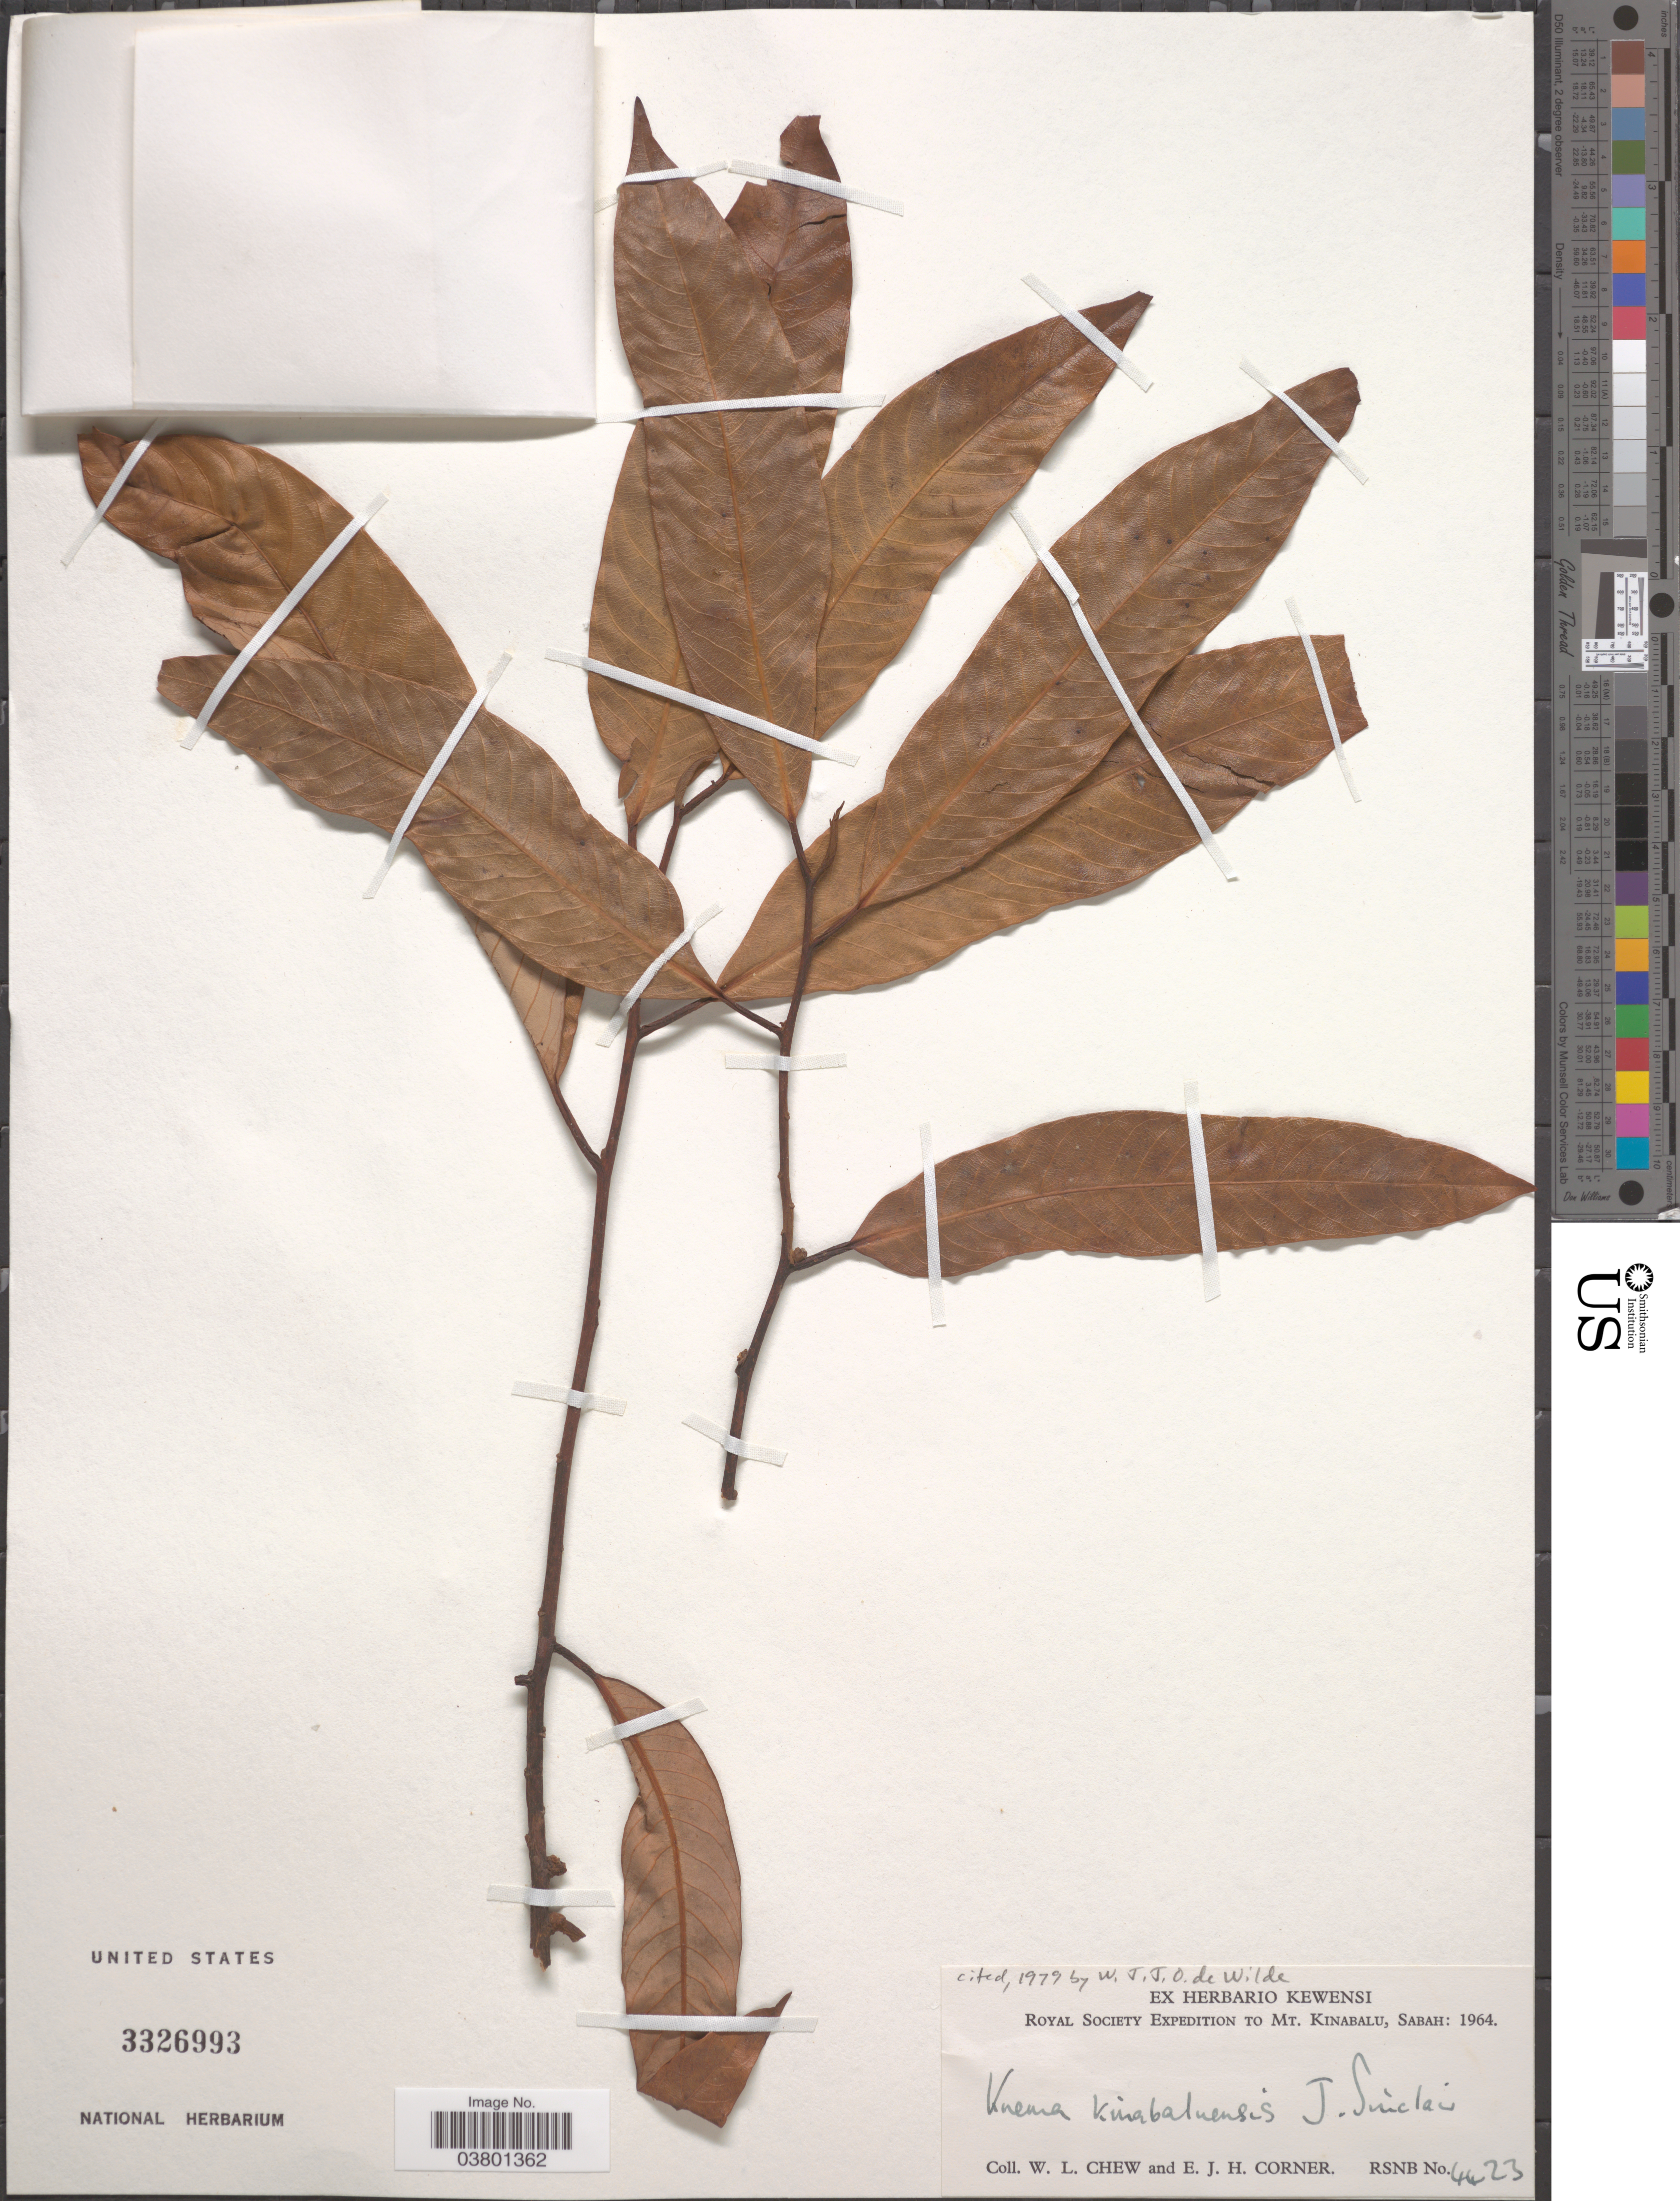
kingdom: Plantae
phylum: Tracheophyta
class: Magnoliopsida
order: Magnoliales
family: Myristicaceae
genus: Knema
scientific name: Knema kinabaluensis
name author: J. Sinclair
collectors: W. Chew & E. Corner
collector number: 4423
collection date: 1964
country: Malaysia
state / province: Sabah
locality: Mt. Kinabalu.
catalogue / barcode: US 3326993